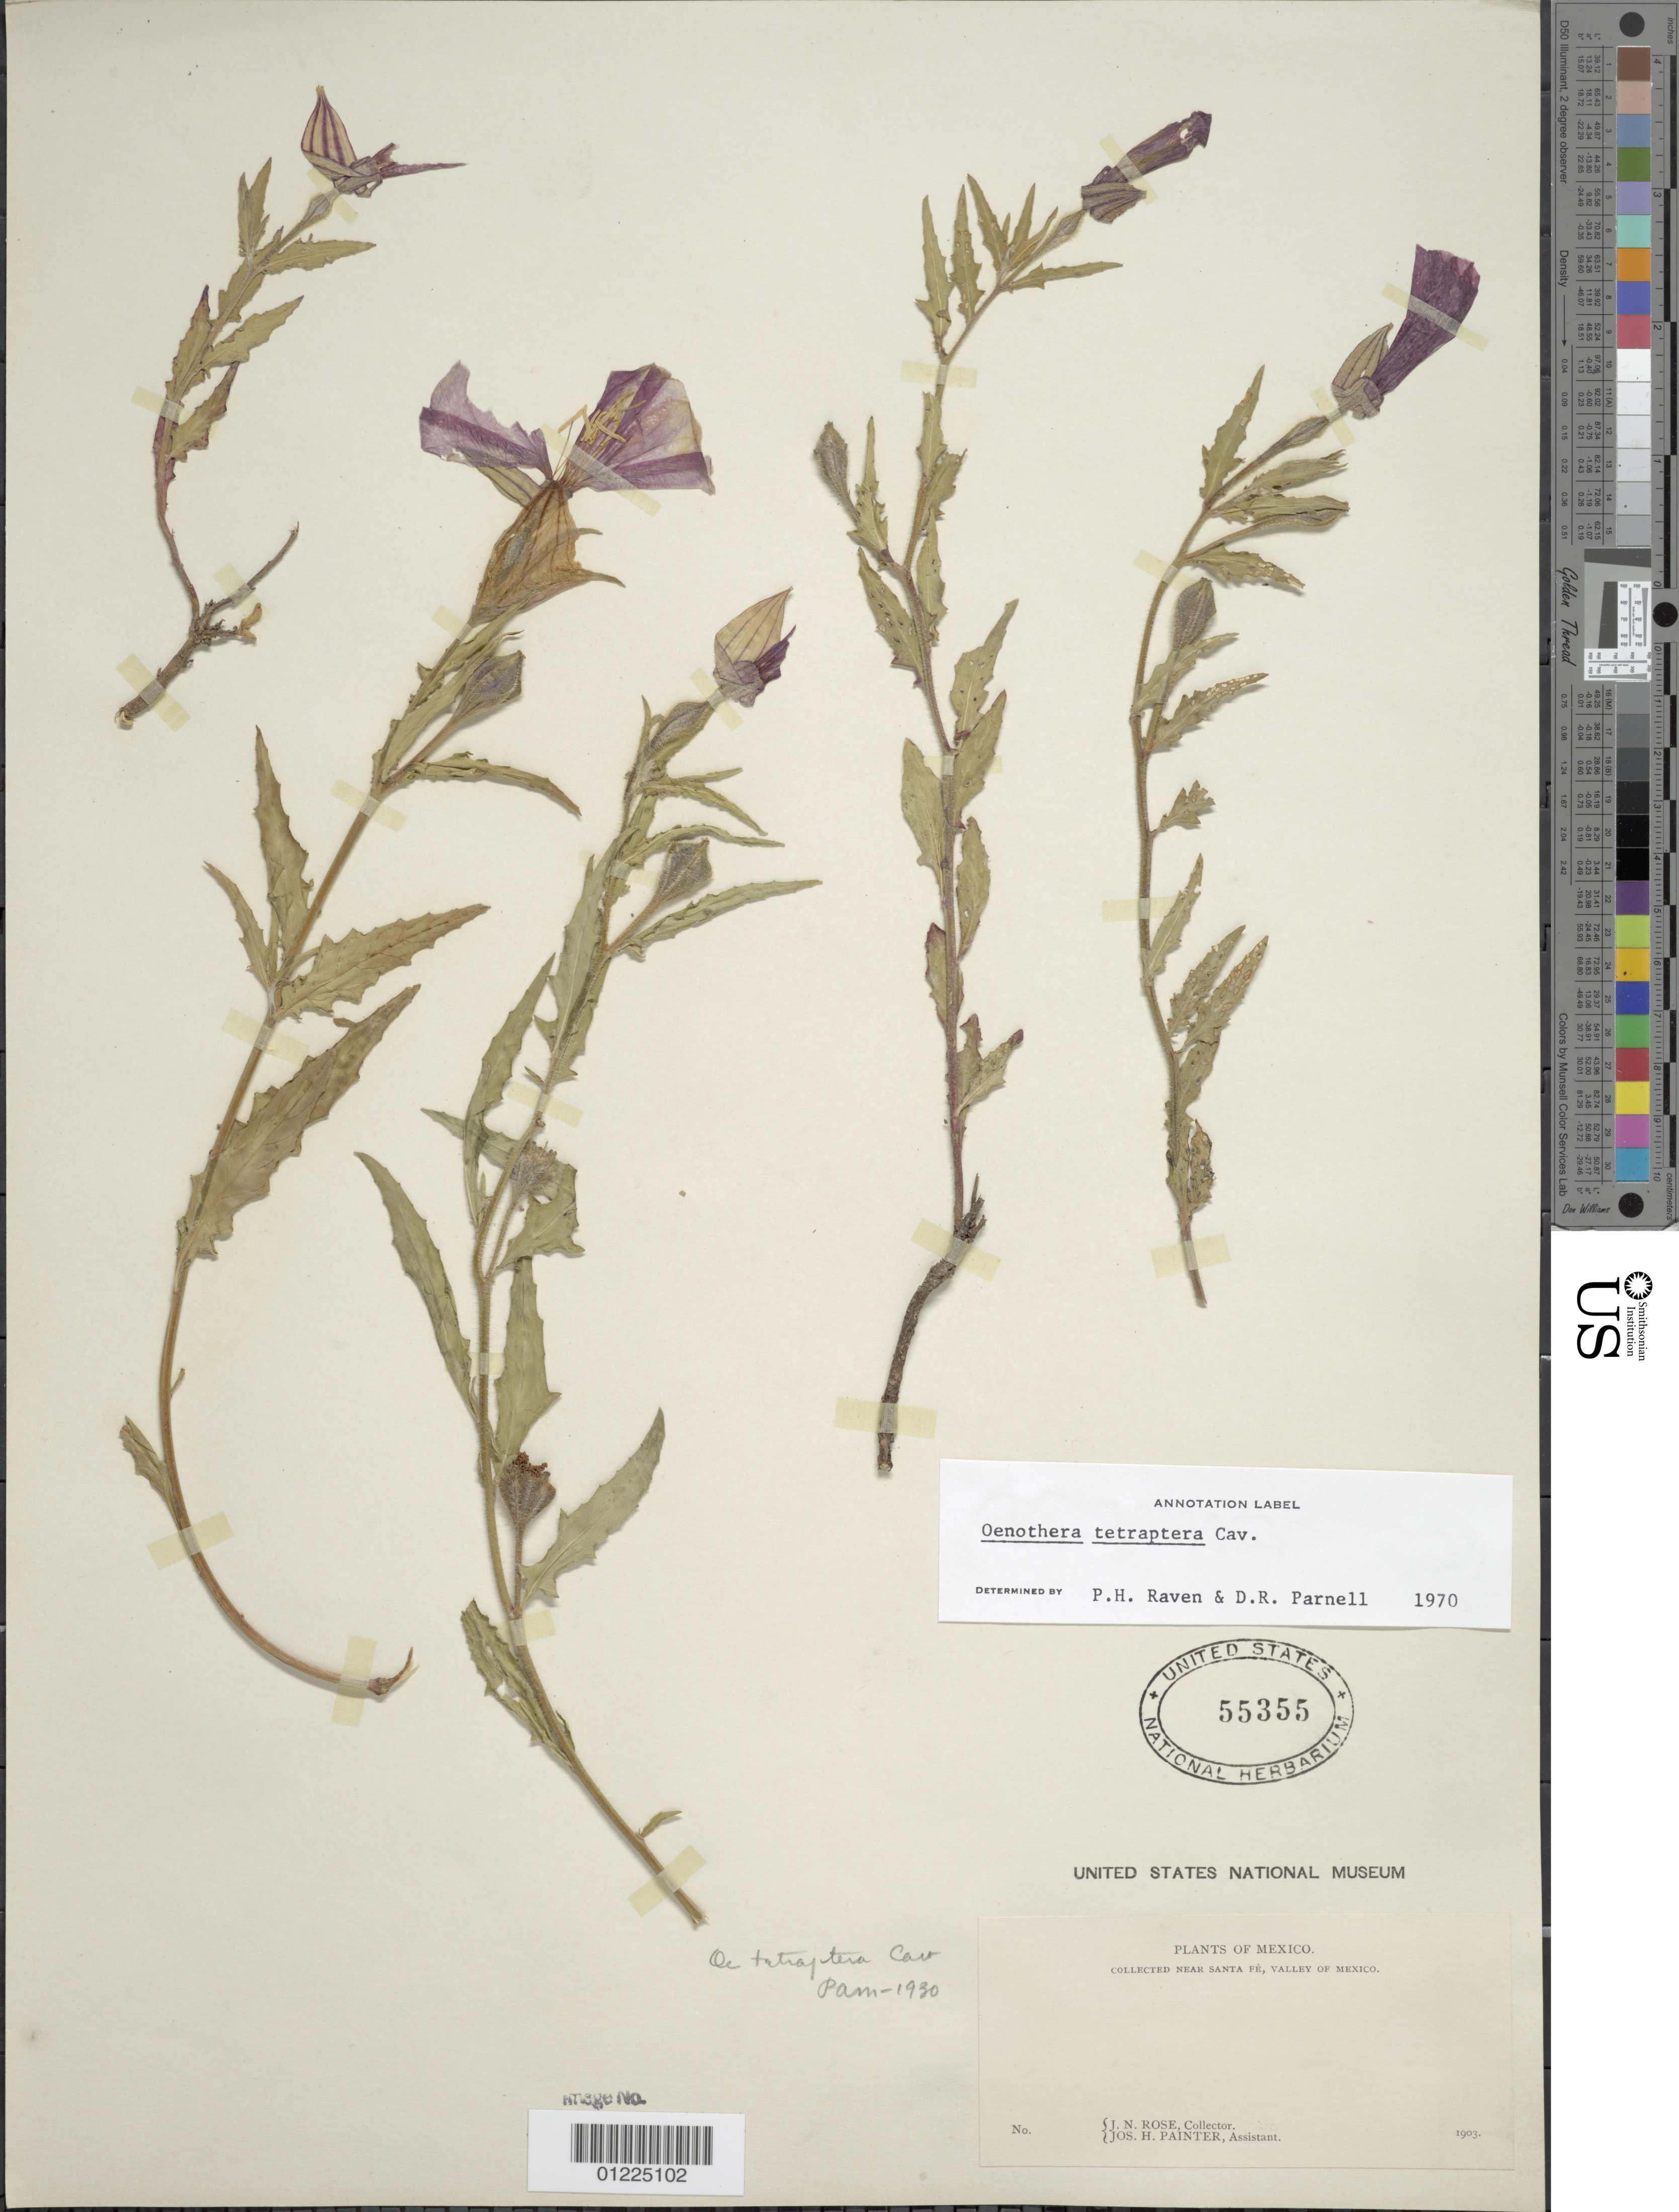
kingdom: Plantae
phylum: Tracheophyta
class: Magnoliopsida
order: Myrtales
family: Onagraceae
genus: Oenothera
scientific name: Oenothera tetraptera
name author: Cav.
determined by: Raven, P. H.; Parnell, D. R.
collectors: J. N. Rose & J. H. Painter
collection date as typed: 1903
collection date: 1903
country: Mexico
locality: near Santa Fe, Valley of Mexico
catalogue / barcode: US 55355